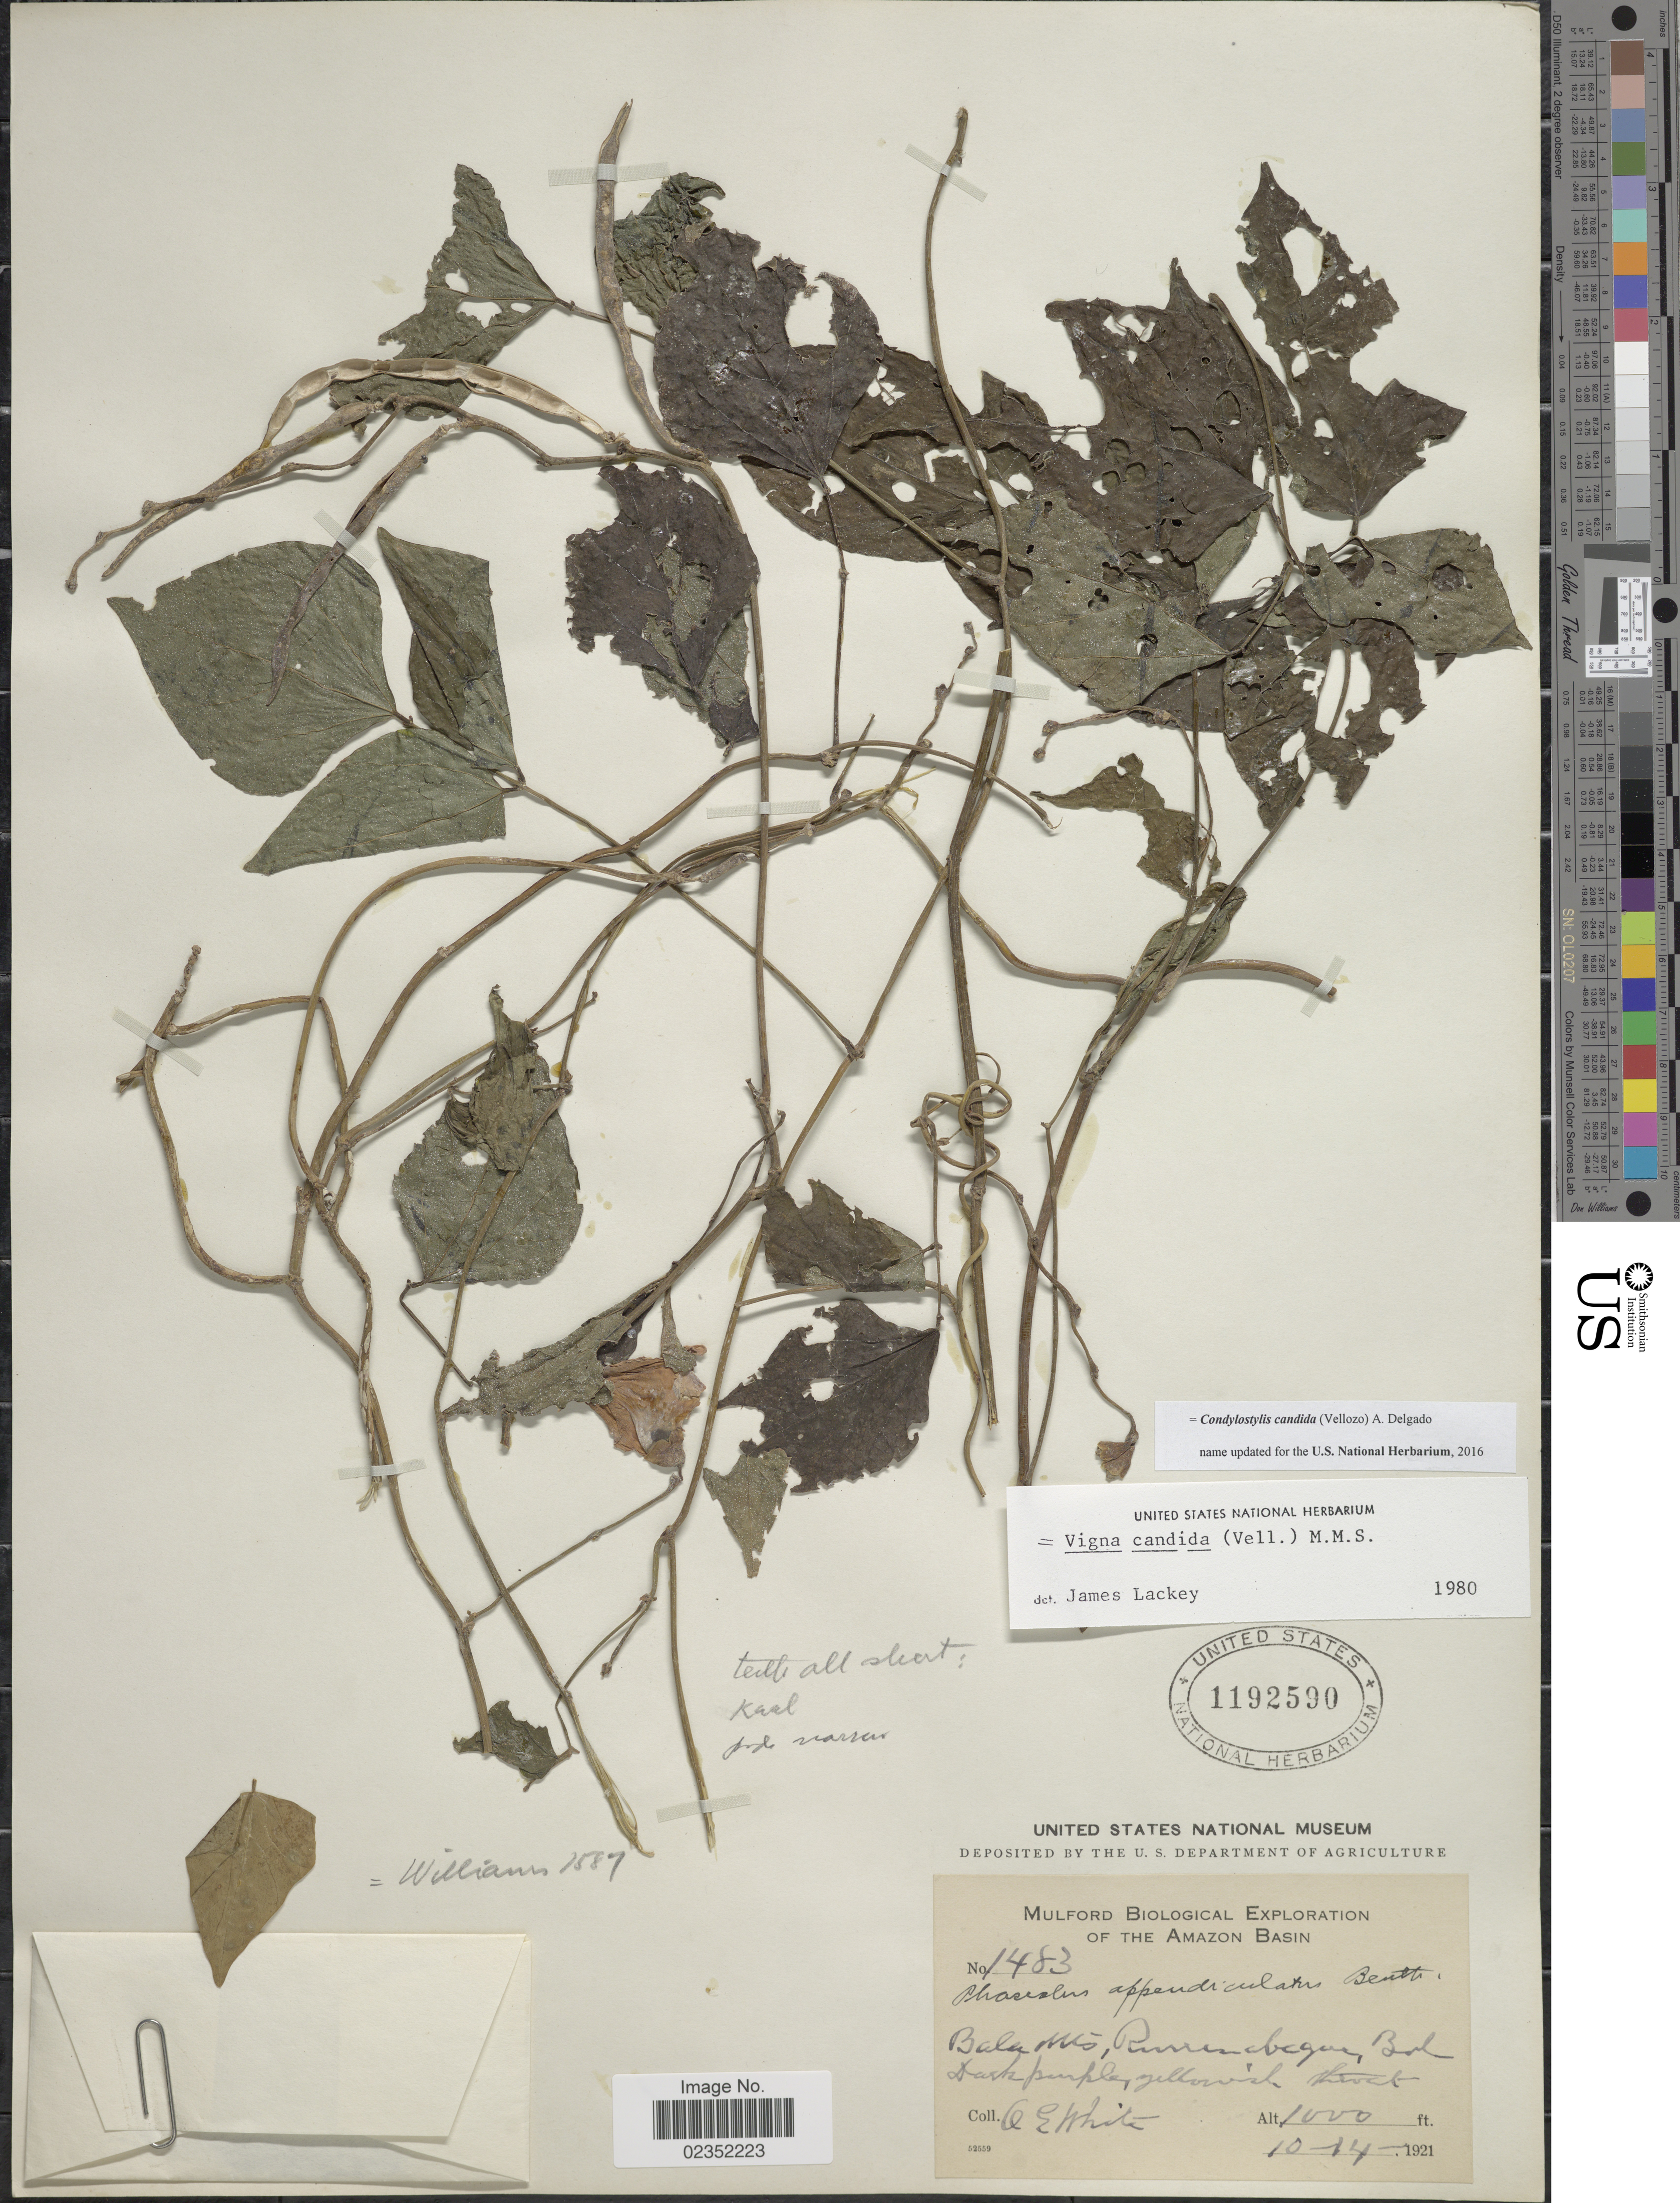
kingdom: Plantae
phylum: Tracheophyta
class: Magnoliopsida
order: Fabales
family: Fabaceae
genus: Condylostylis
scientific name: Condylostylis candida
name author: (Vell.) A. Delgado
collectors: O. E. White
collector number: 1483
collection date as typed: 10-14-1921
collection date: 1921-10-14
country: Bolivia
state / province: Beni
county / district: José Ballivián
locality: Rurrenabaque, Bala Mts.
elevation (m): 305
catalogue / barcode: US 1192590